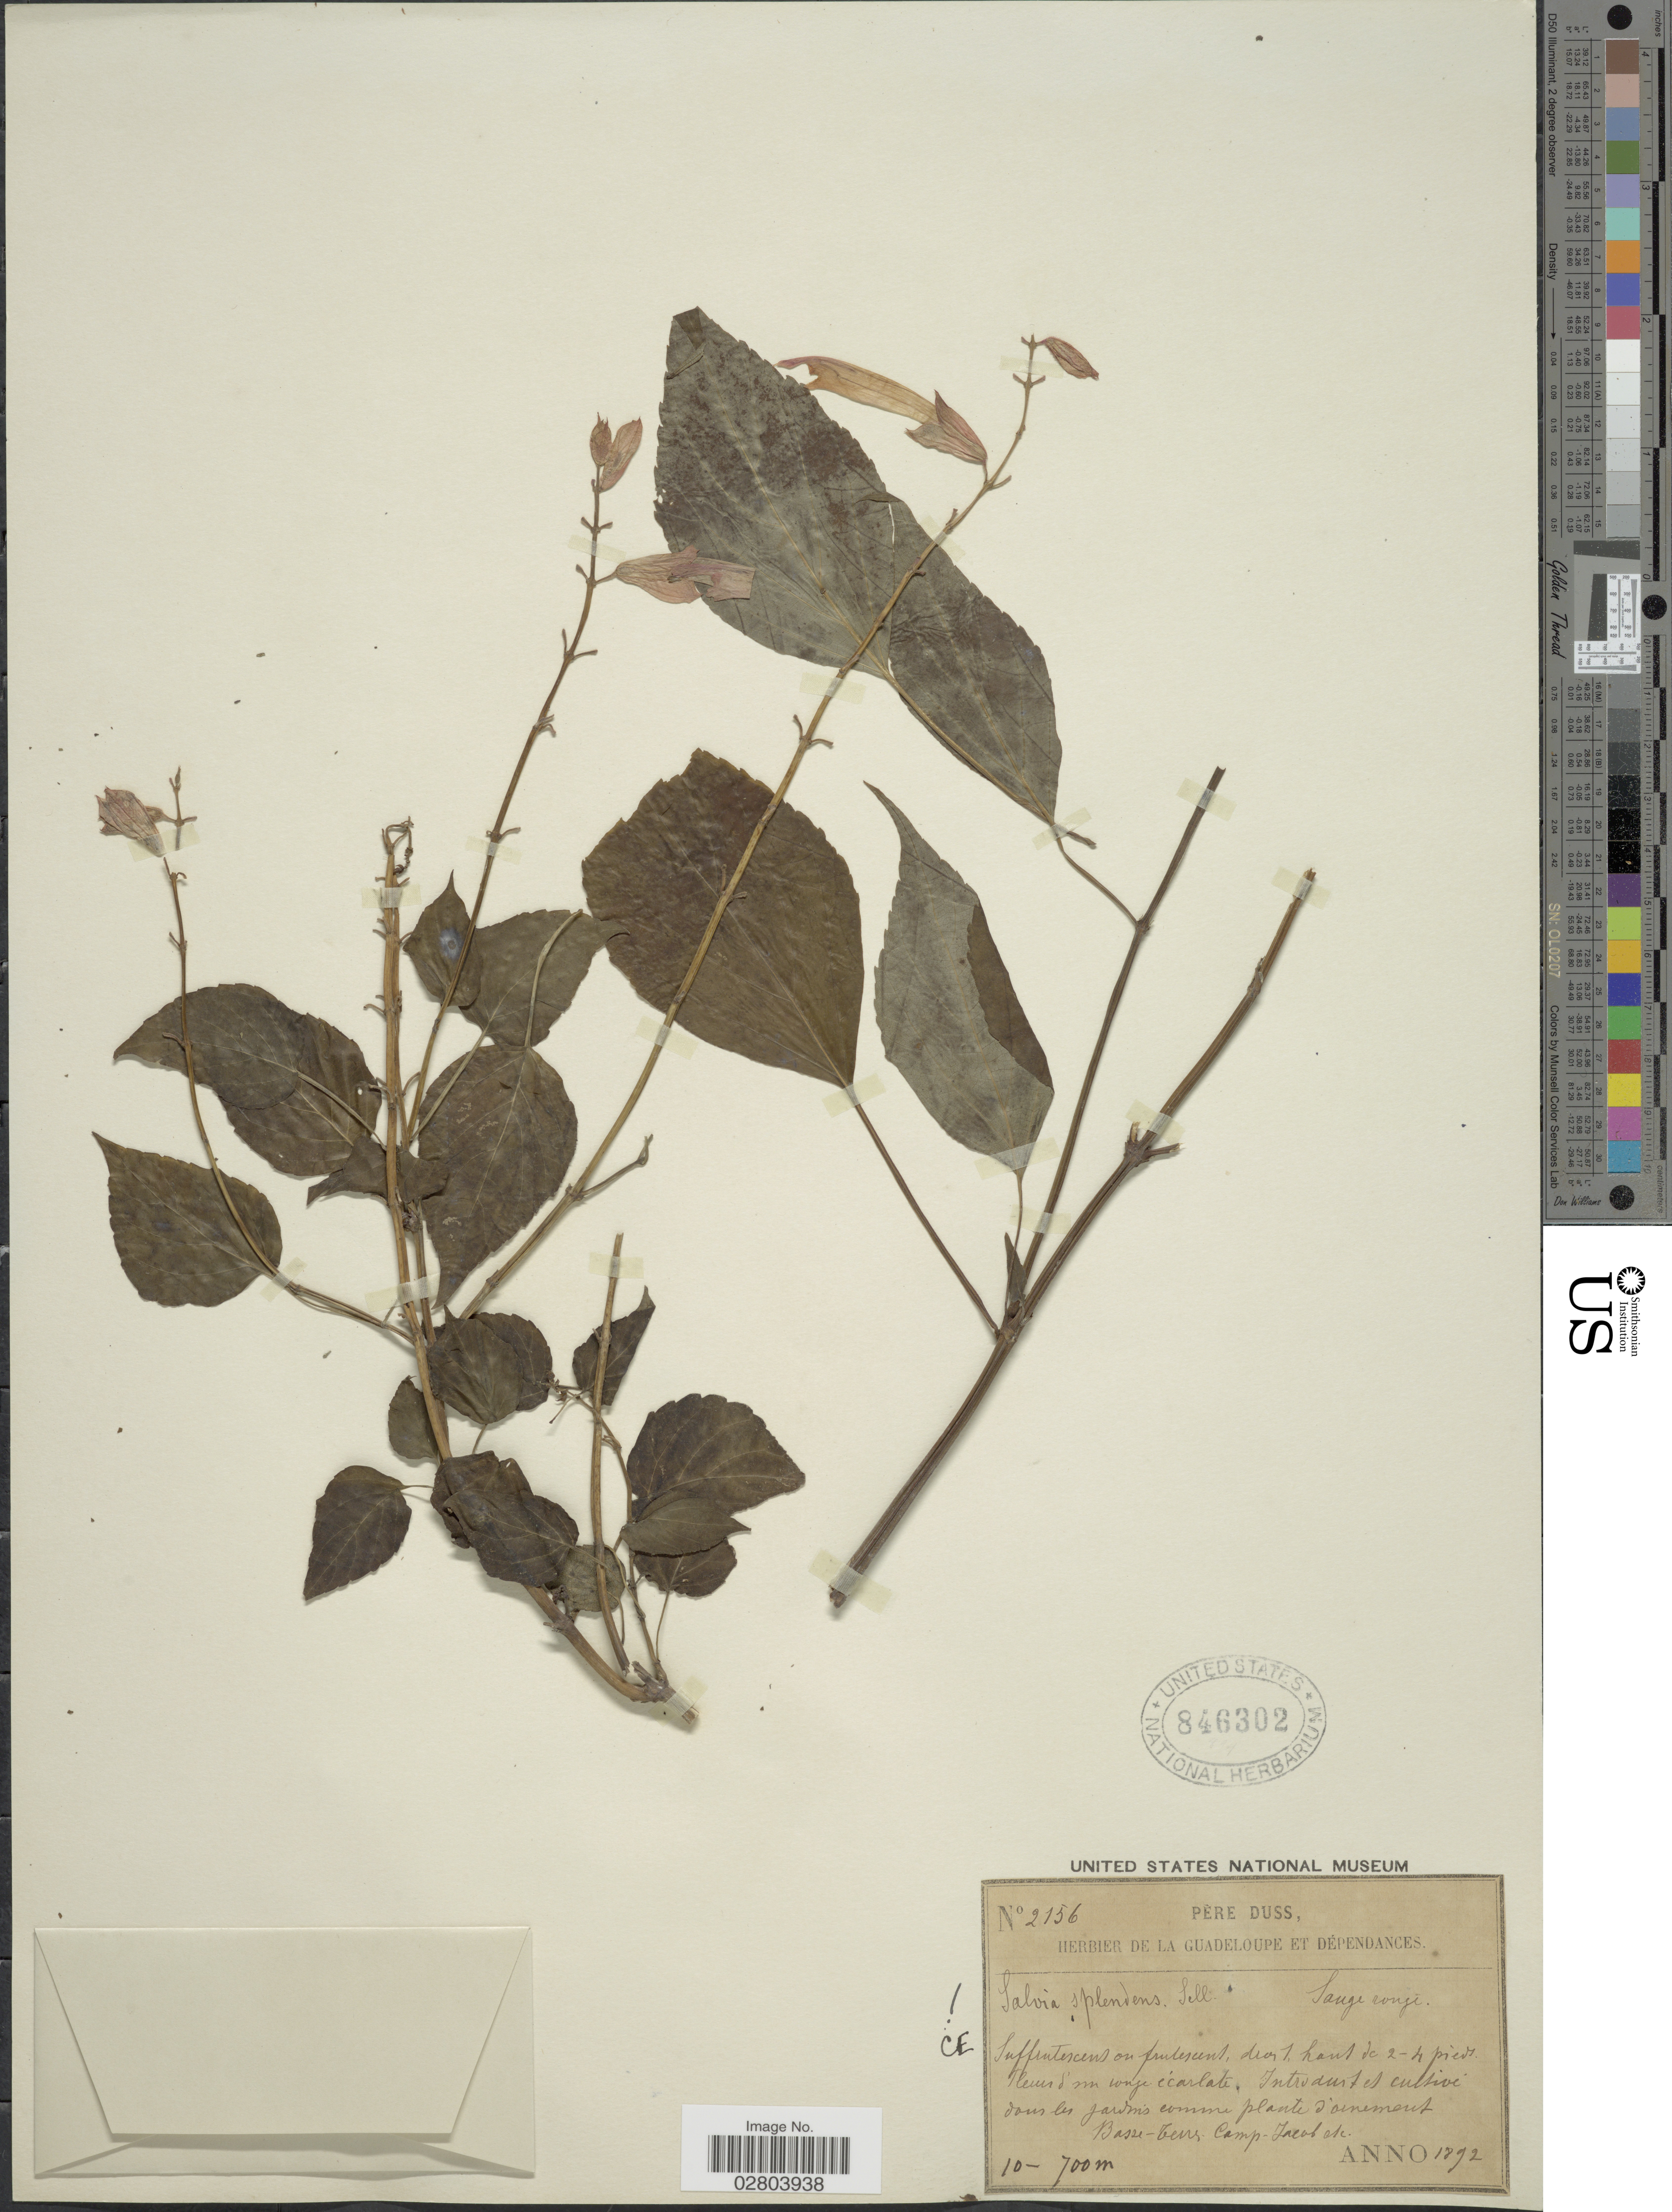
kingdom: Plantae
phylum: Tracheophyta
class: Magnoliopsida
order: Lamiales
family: Lamiaceae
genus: Salvia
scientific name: Salvia splendens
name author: Sellow ex Nees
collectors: Père Duss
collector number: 2156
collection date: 1892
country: Guadeloupe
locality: Basse-Terre. Camp-Jacob etc.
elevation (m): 10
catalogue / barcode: US 846302